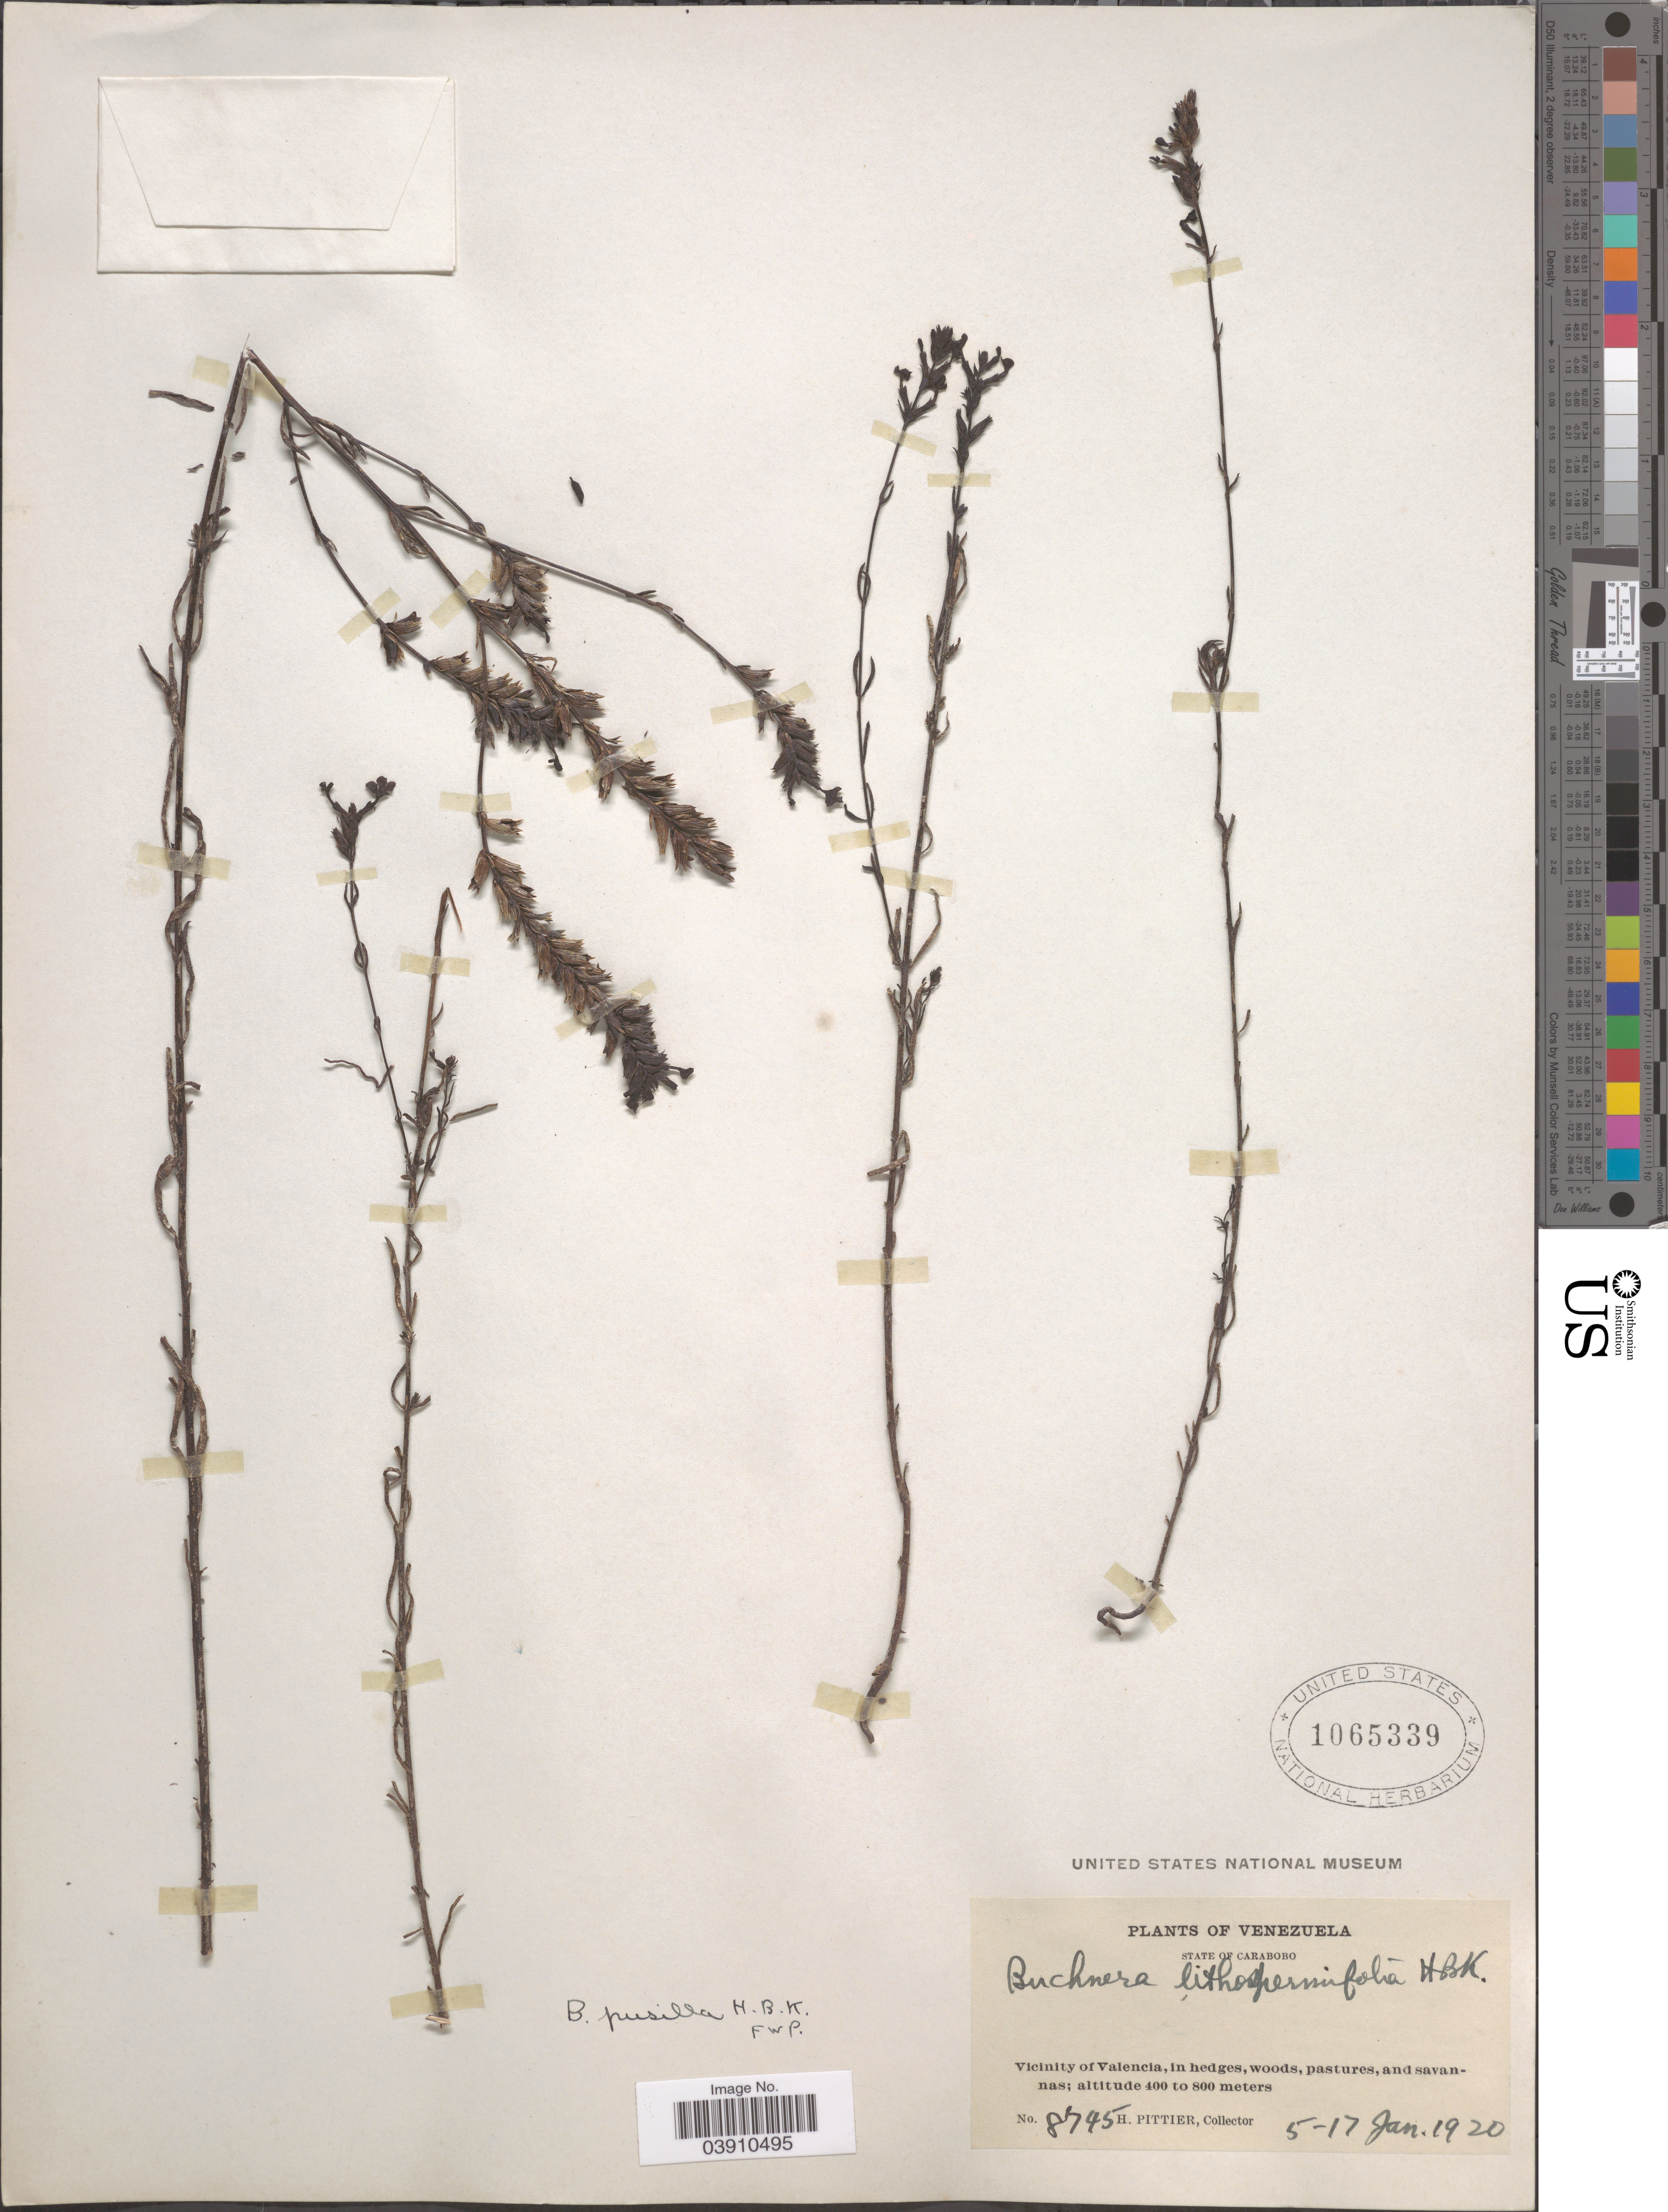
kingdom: Plantae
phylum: Tracheophyta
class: Magnoliopsida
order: Lamiales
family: Orobanchaceae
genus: Buchnera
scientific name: Buchnera pusilla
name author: Kunth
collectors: H. F. Pittier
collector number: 8745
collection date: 1920-01-05/1920-01-17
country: Venezuela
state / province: Carabobo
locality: Vicinity of Valencia, in hedges, woods, pastures, and savannas.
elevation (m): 400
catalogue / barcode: US 1065339